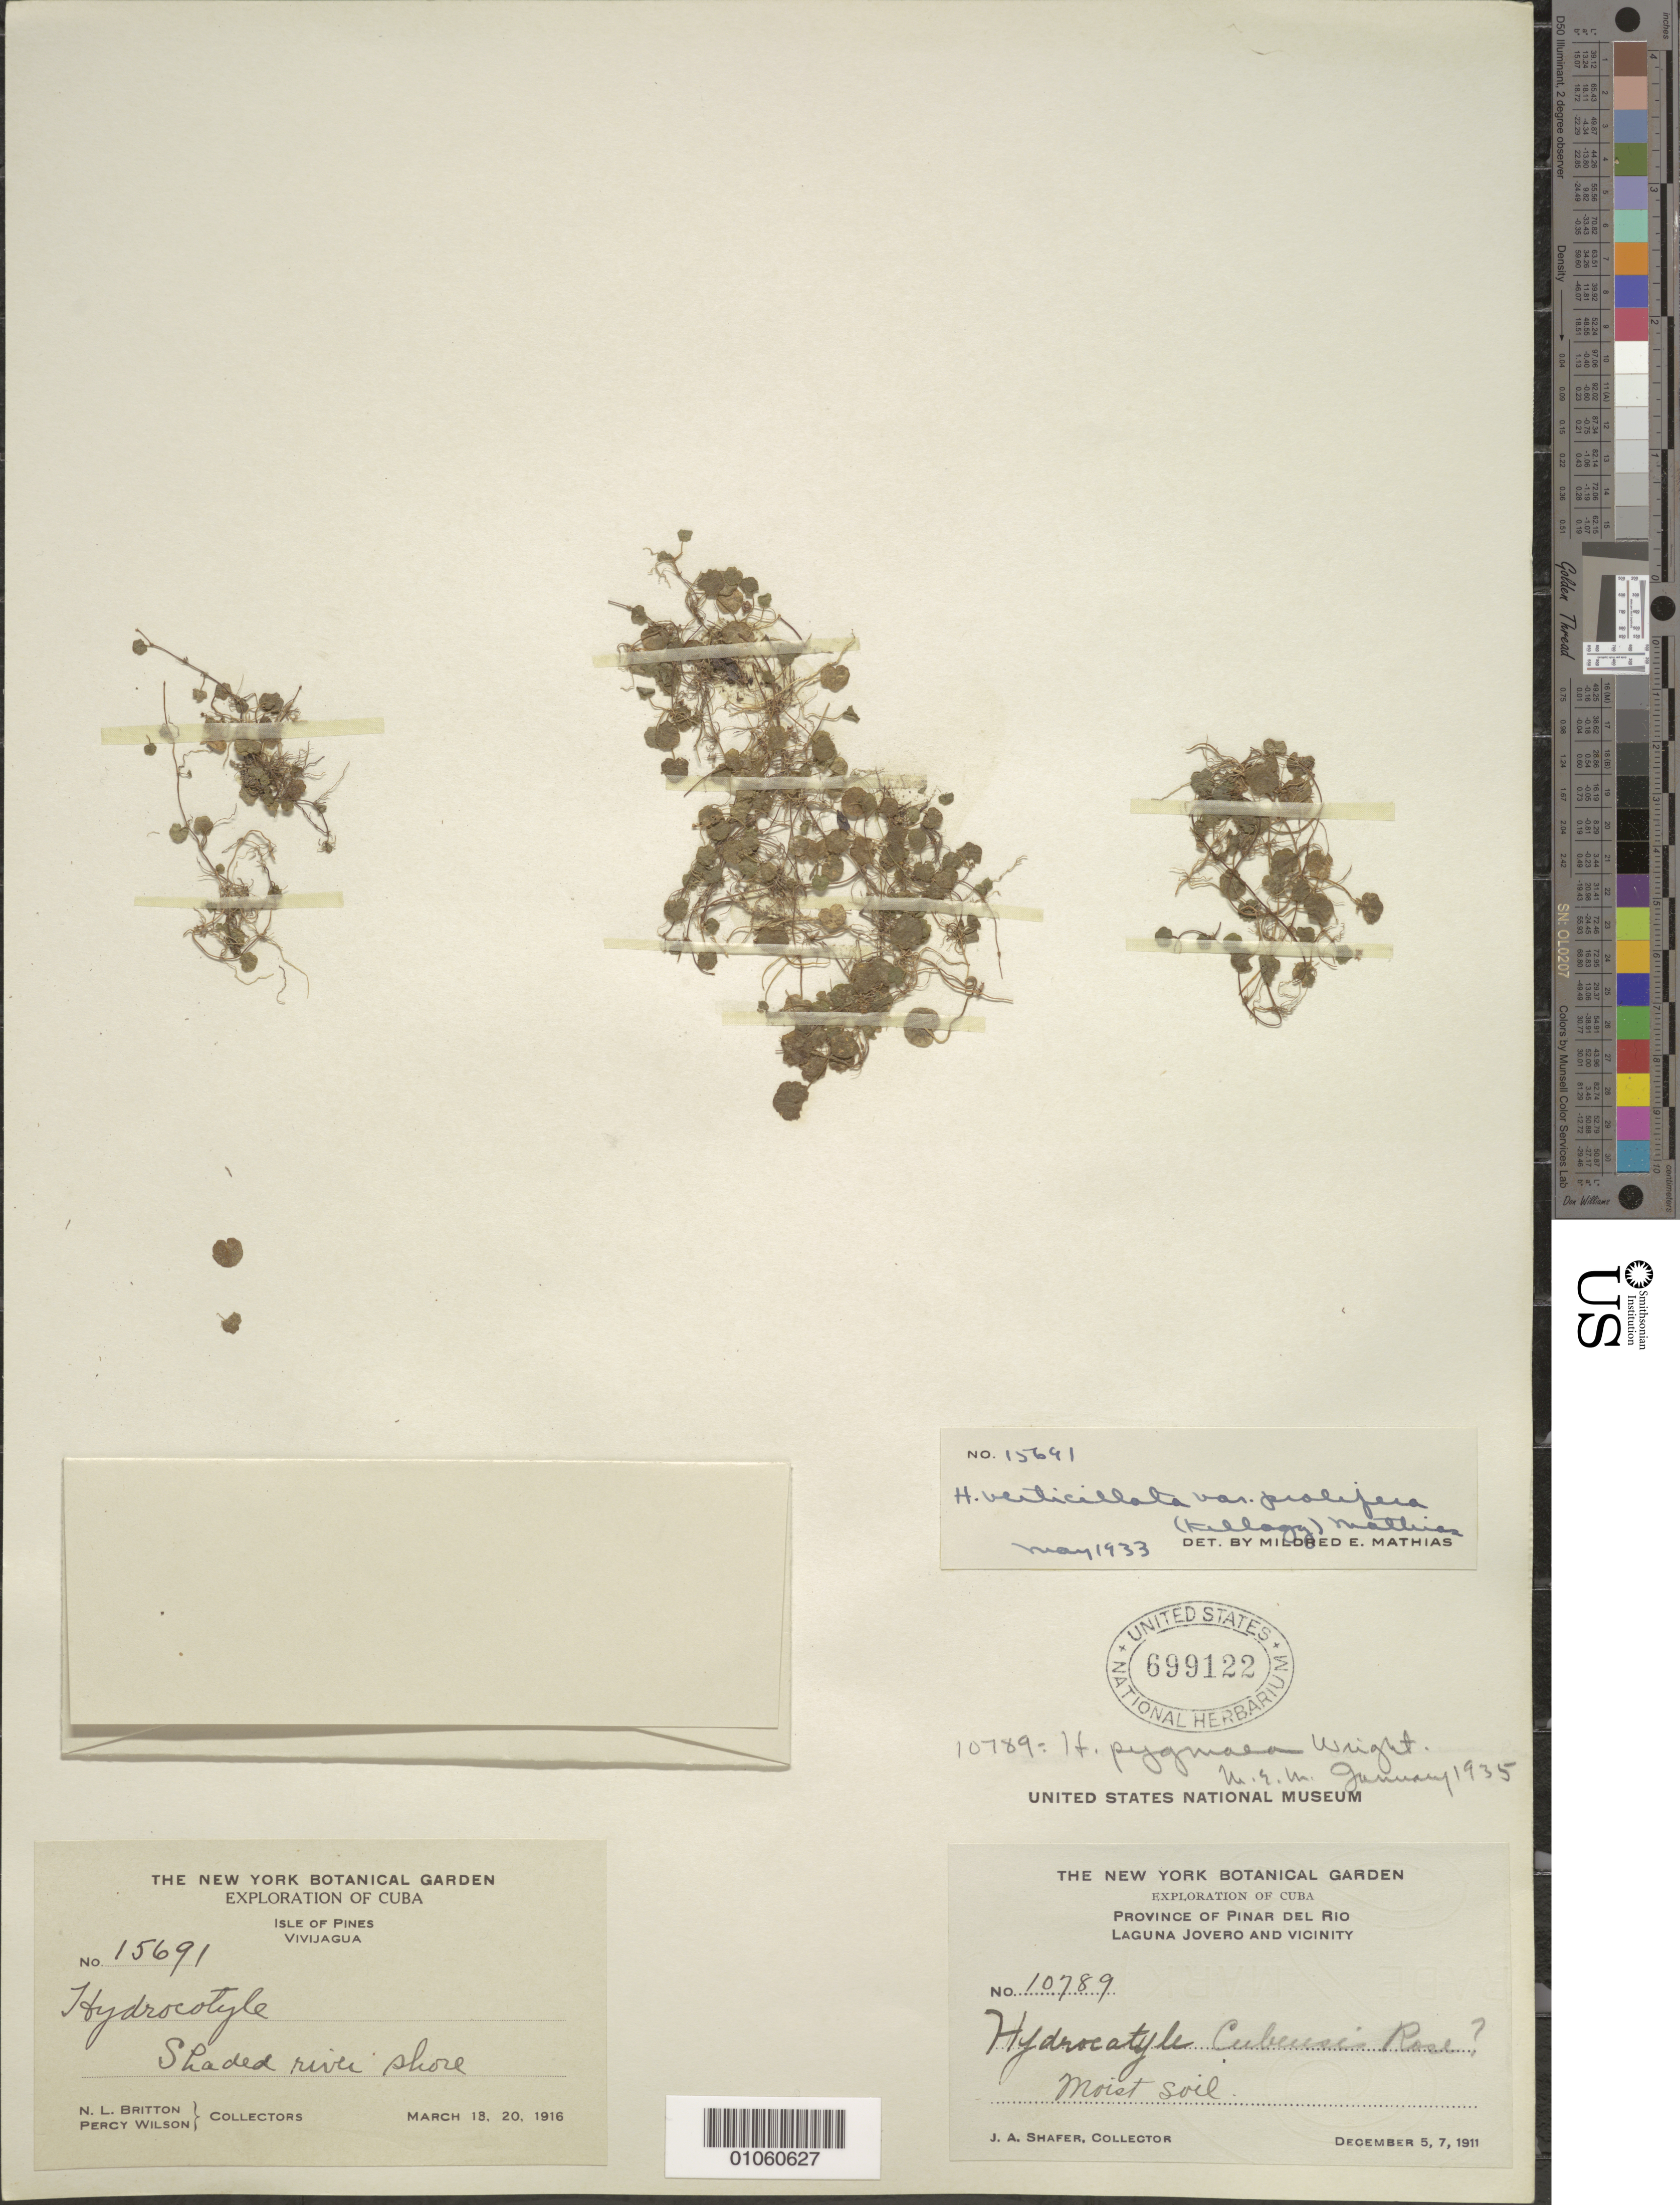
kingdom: Plantae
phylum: Tracheophyta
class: Magnoliopsida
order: Apiales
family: Araliaceae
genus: Hydrocotyle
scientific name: Hydrocotyle pygmaea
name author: C. Wright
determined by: Mathias, M. E.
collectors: J. A. Shafer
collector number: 10789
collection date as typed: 05 Dec 1911 and 07 Dec 1911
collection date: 1911-12-05,1911-12-07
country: Cuba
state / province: Pinar del Rio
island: Cuba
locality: Laguna Jovero and Vicinity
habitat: Moist soil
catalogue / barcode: US 699122